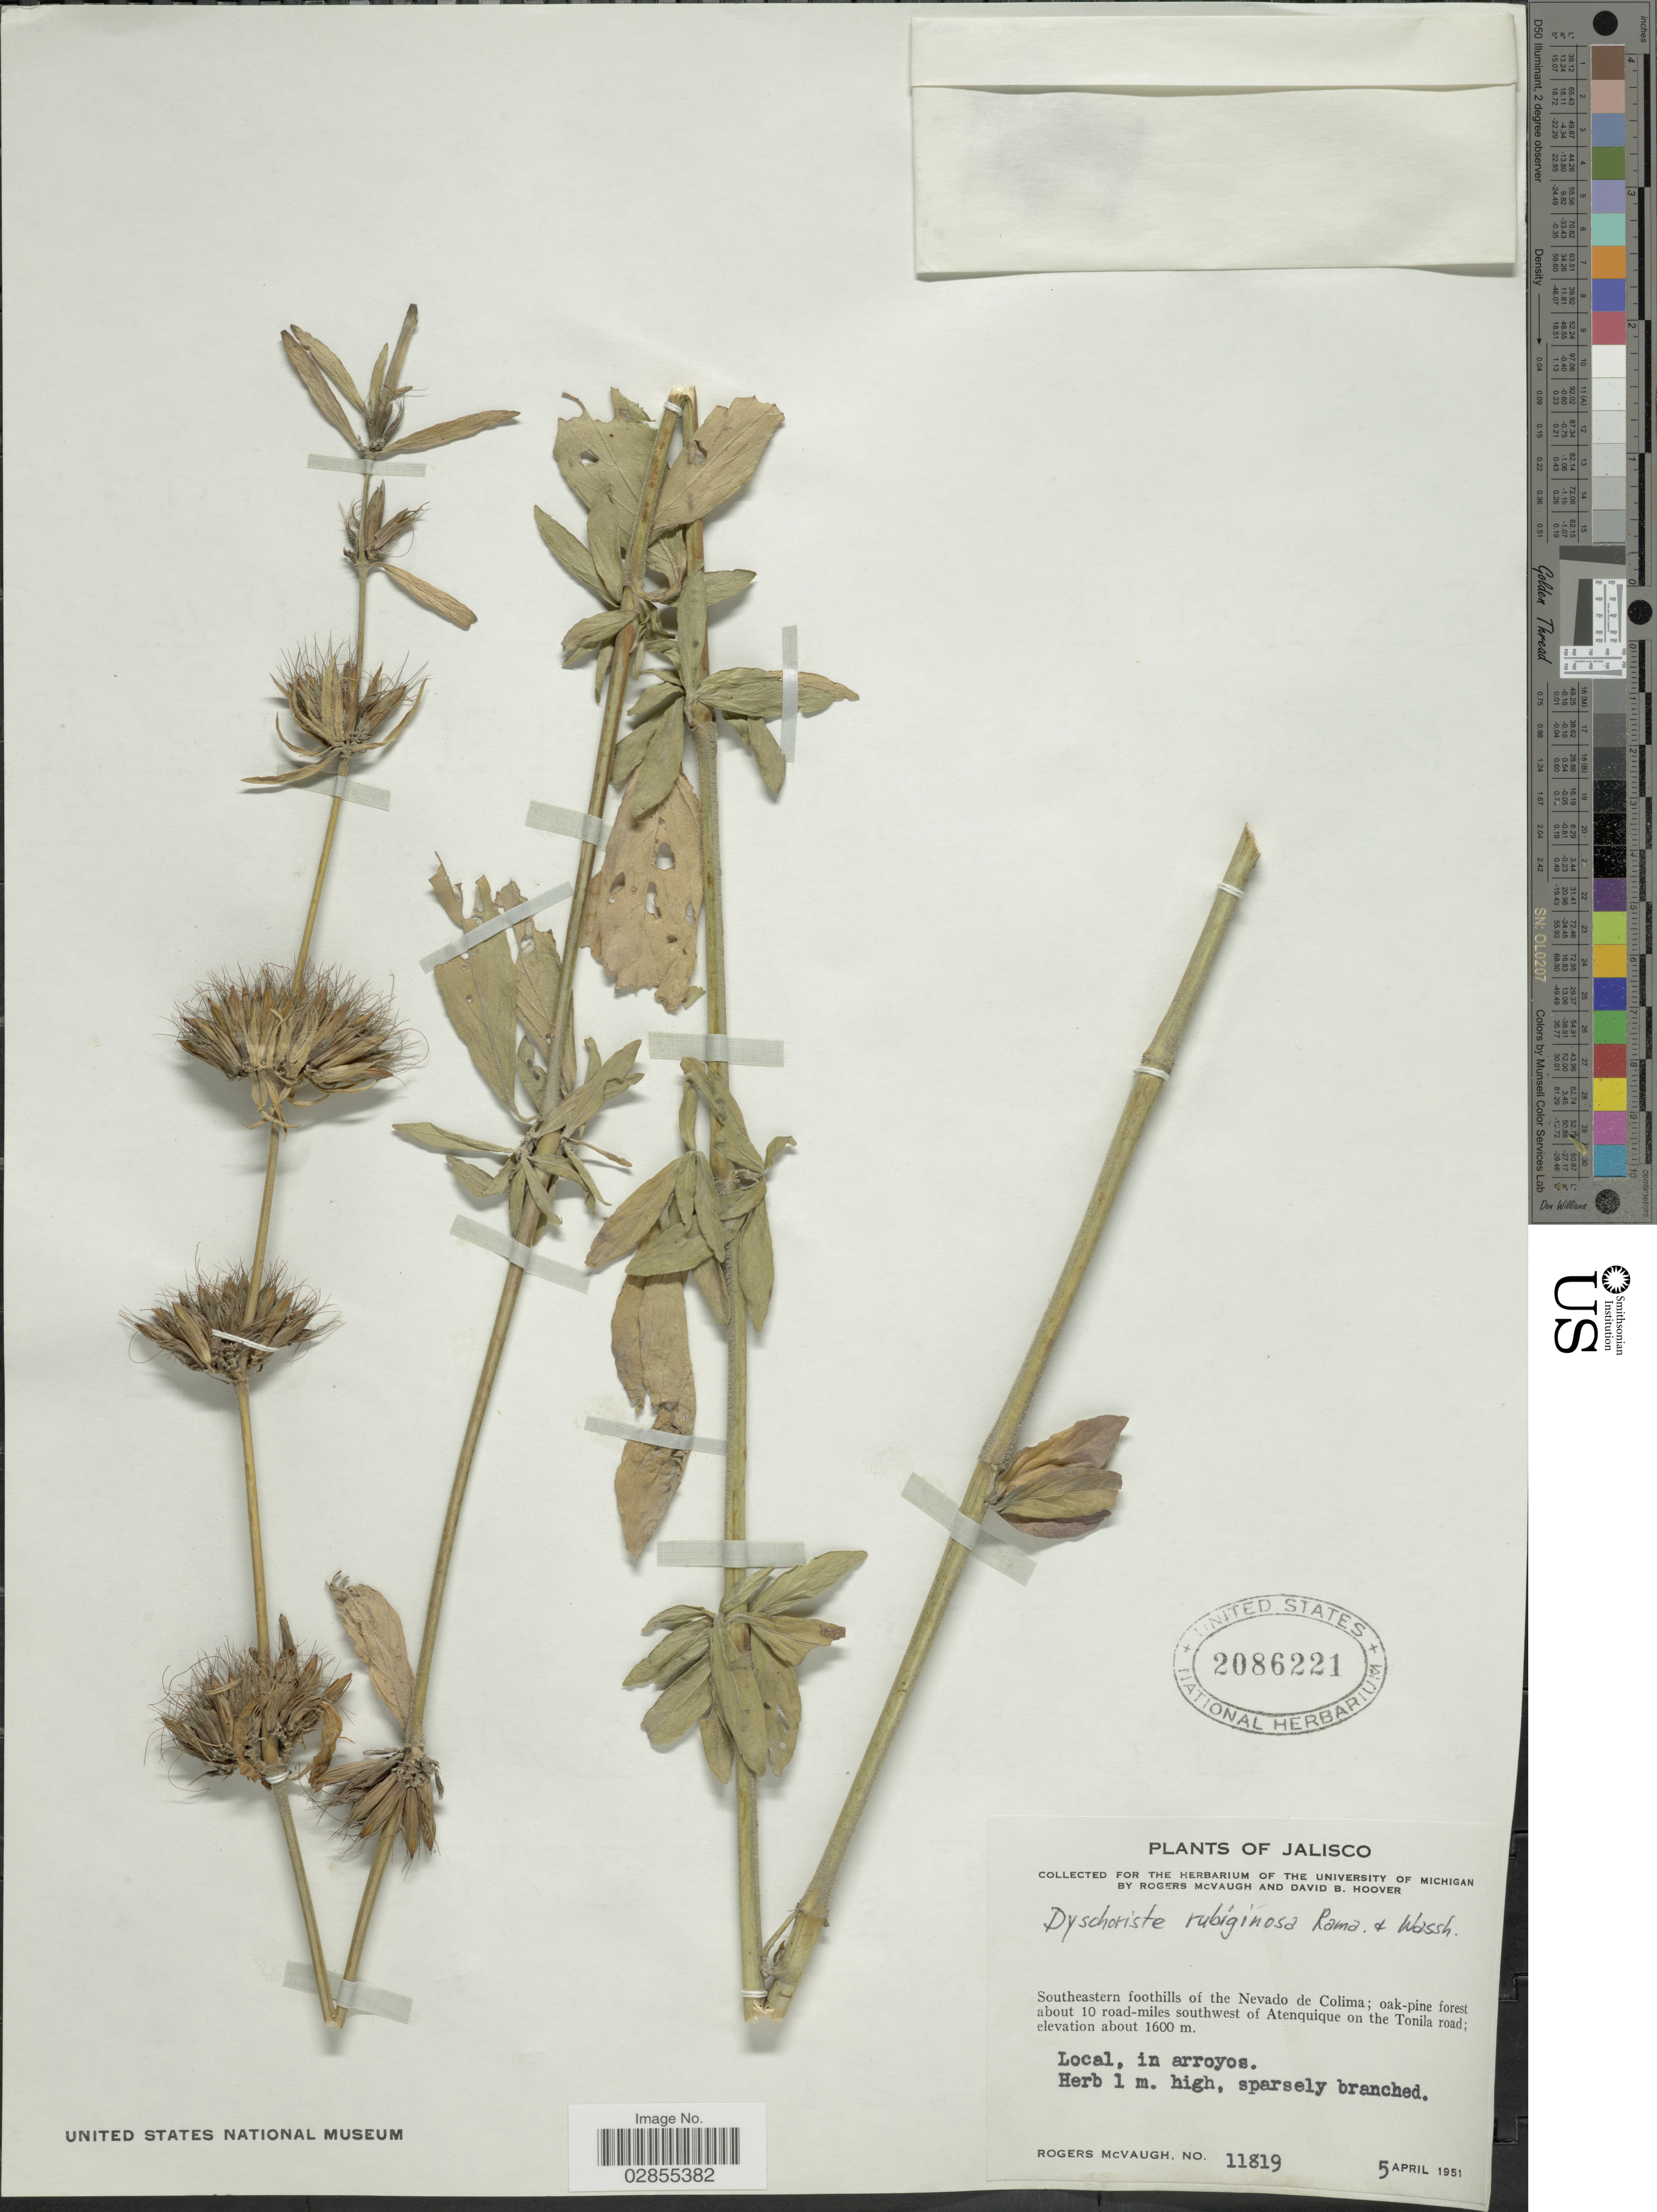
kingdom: Plantae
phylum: Tracheophyta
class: Magnoliopsida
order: Lamiales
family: Acanthaceae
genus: Dyschoriste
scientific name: Dyschoriste augustifolia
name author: Kuntze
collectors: R. McVaugh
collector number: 11819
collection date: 1951-04-05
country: Mexico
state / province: Jalisco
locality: Southeastern foothills of the Nevado de Colima, oak-pine forest about 10 road-miles southwest to Atenquique on the Tonila road.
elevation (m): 1600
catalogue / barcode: US 2086221